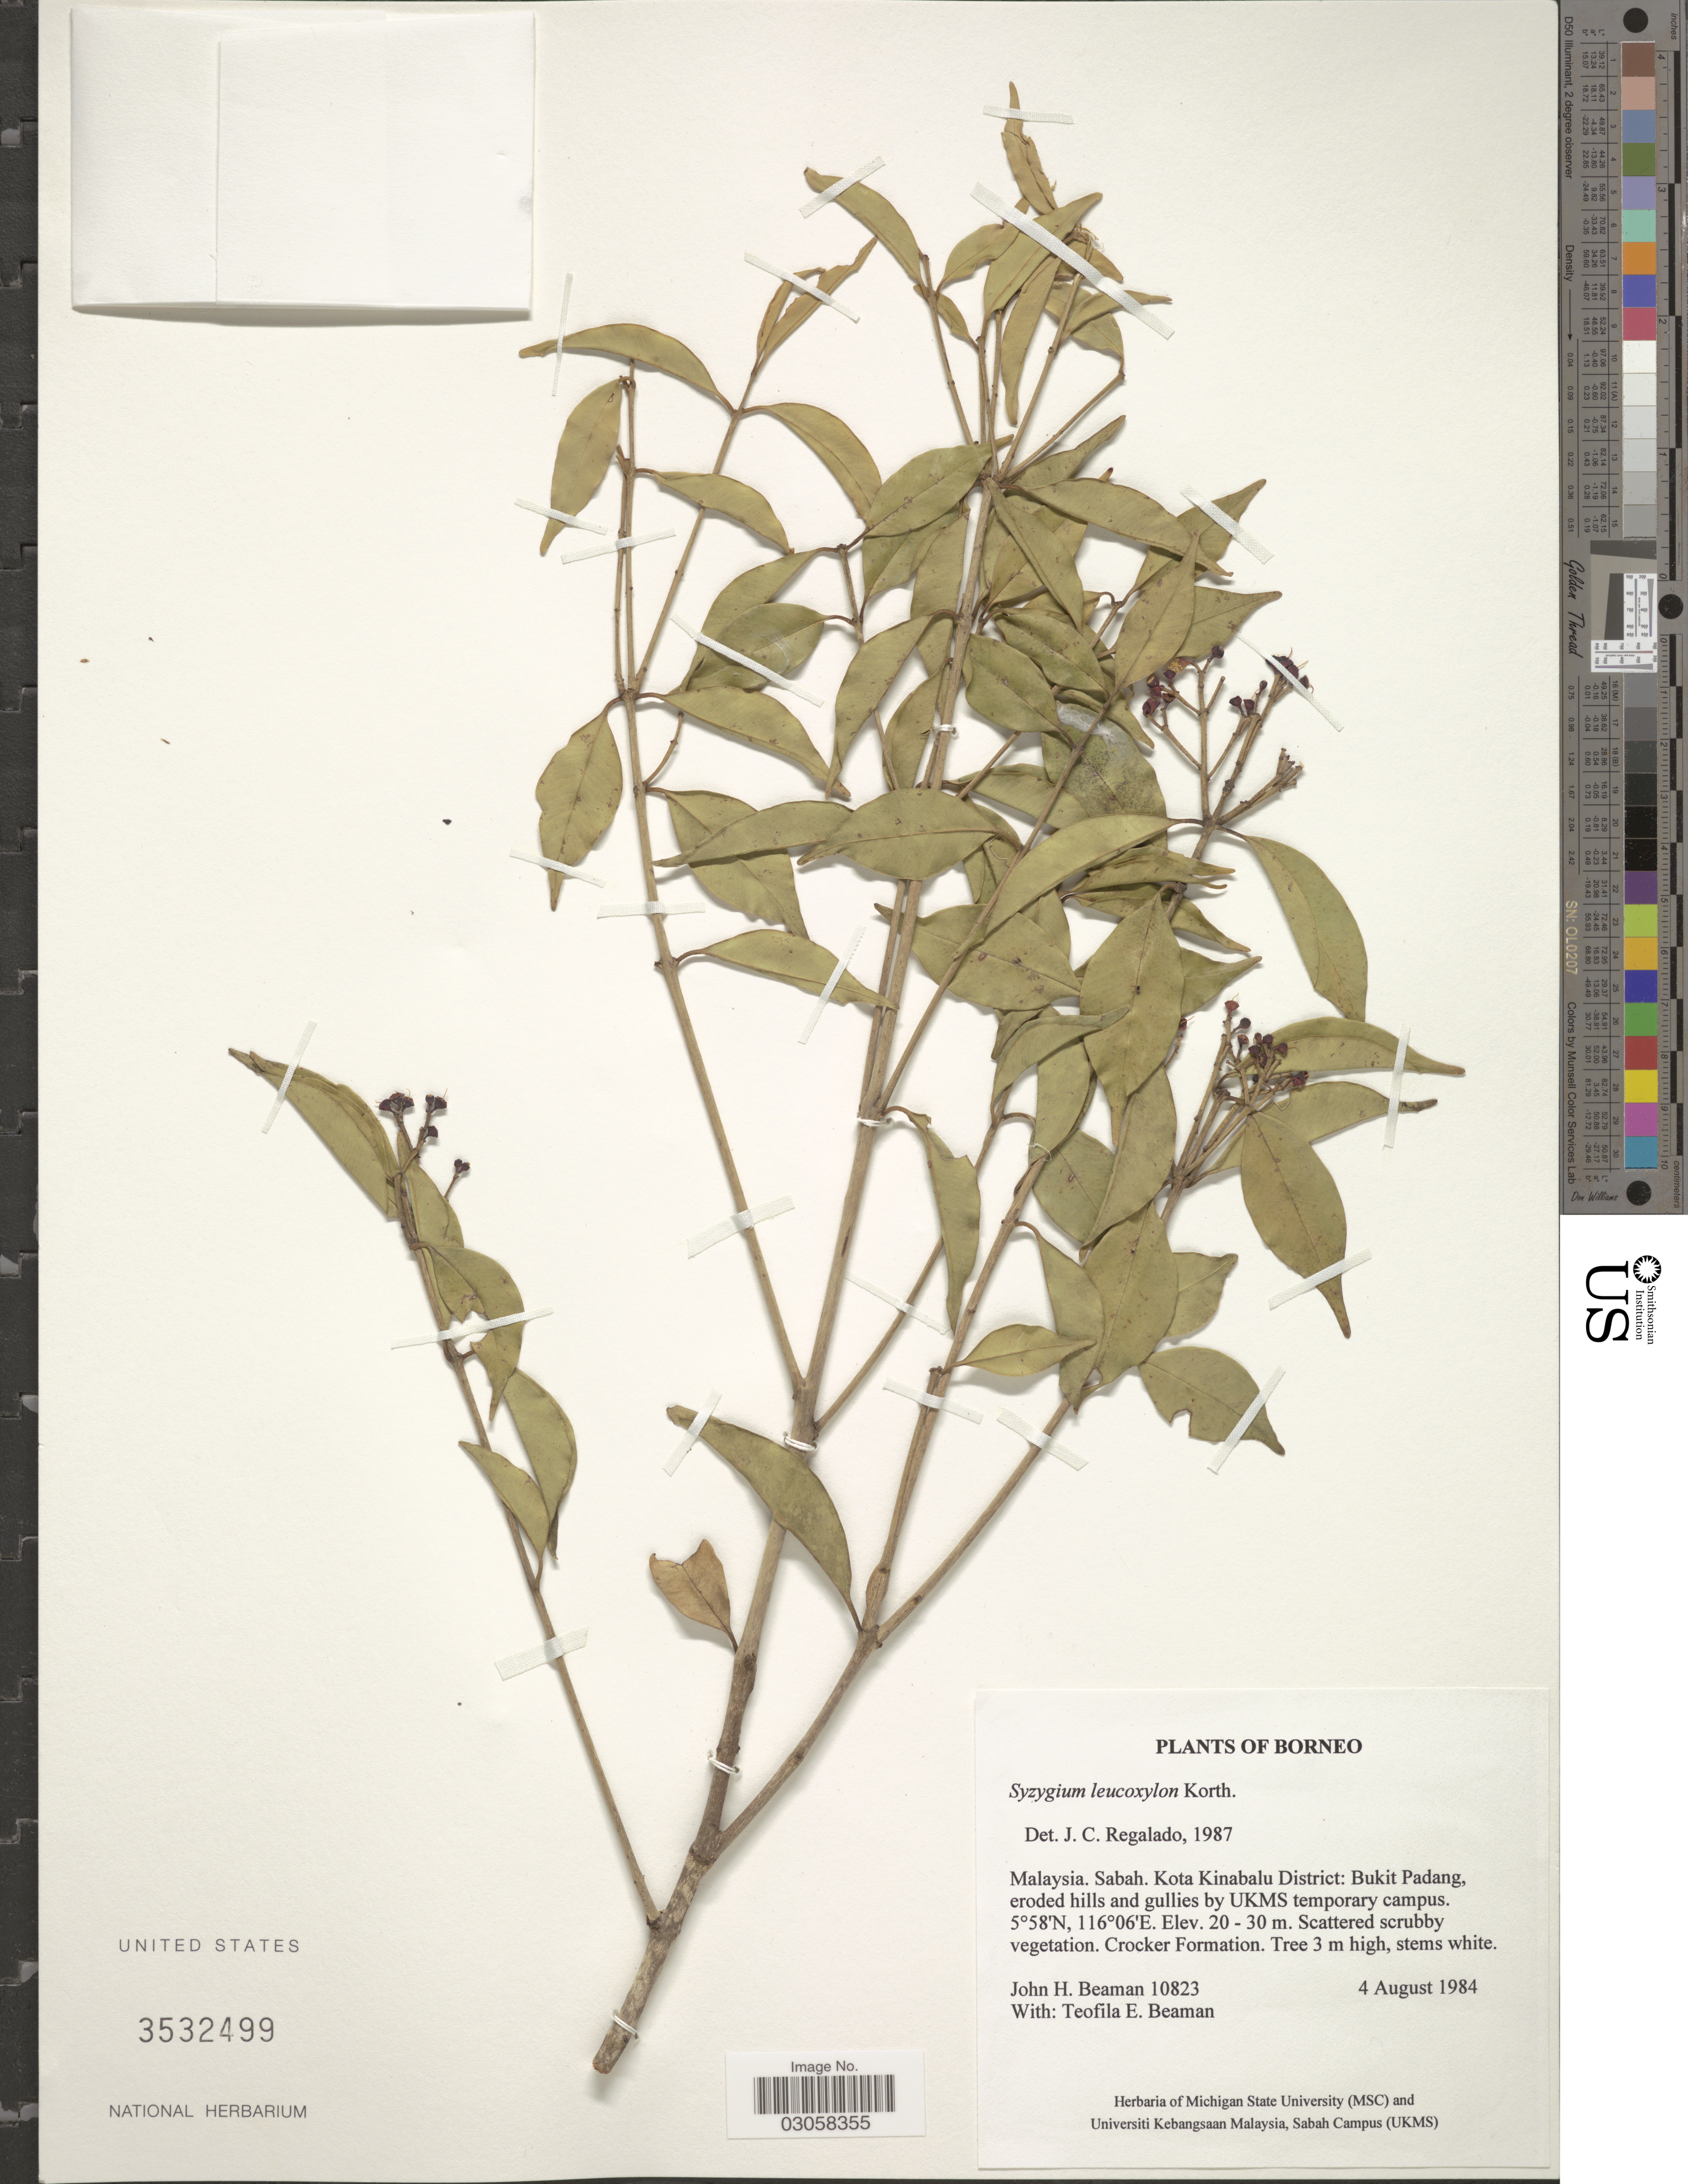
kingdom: Plantae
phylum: Tracheophyta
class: Magnoliopsida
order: Myrtales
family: Myrtaceae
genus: Syzygium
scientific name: Syzygium leucoxylon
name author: Korth.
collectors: J. H. Beaman & T. E. Beaman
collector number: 10823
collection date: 1984-08-04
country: Malaysia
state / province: Sabah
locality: Borneo. Malaysia. Sabah. Kota Kinabalu District: Bukit Padang, eroded hills and gullies by UKMS temporary campus.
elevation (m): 20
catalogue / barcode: US 3532499